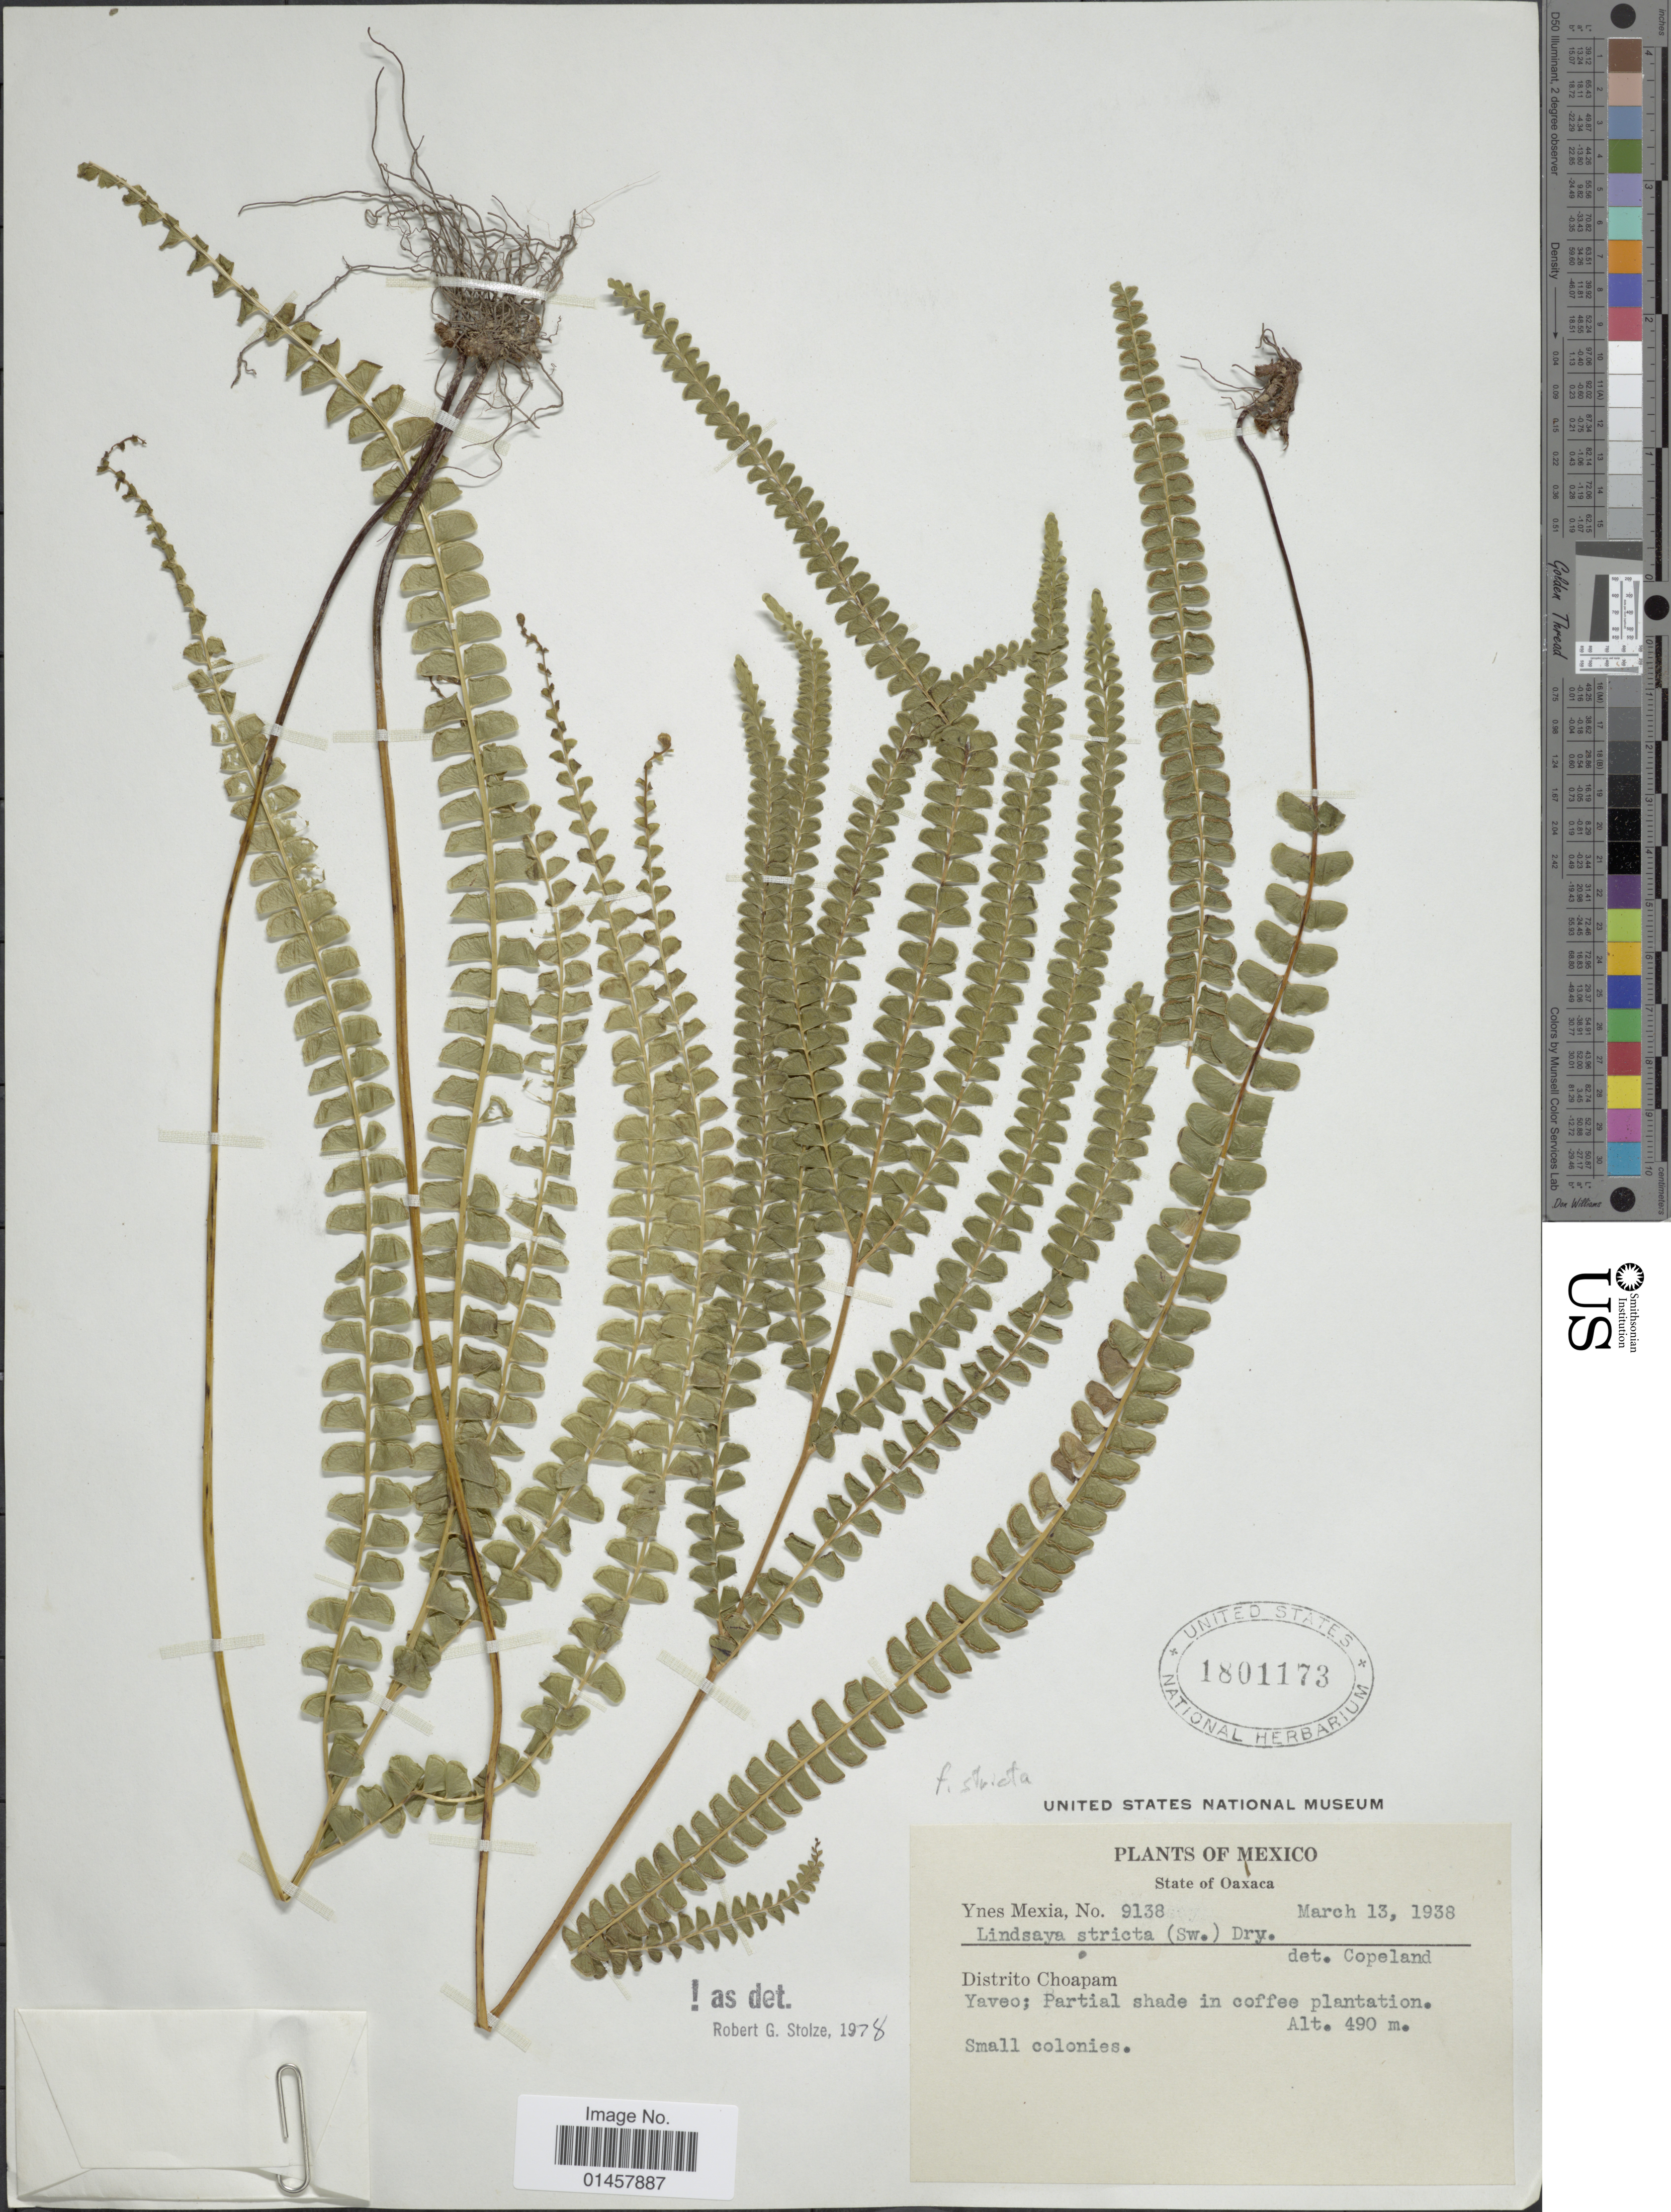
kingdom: Plantae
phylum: Tracheophyta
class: Polypodiopsida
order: Polypodiales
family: Lindsaeaceae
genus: Lindsaea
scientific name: Lindsaea stricta f. stricta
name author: (Sw.) Dryand.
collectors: Y. Mexia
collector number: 9138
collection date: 1938-03-13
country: Mexico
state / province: Oaxaca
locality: Distrito Choapam, Yaveo, partial shade in coffee plantation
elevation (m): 490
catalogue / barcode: US 1801173